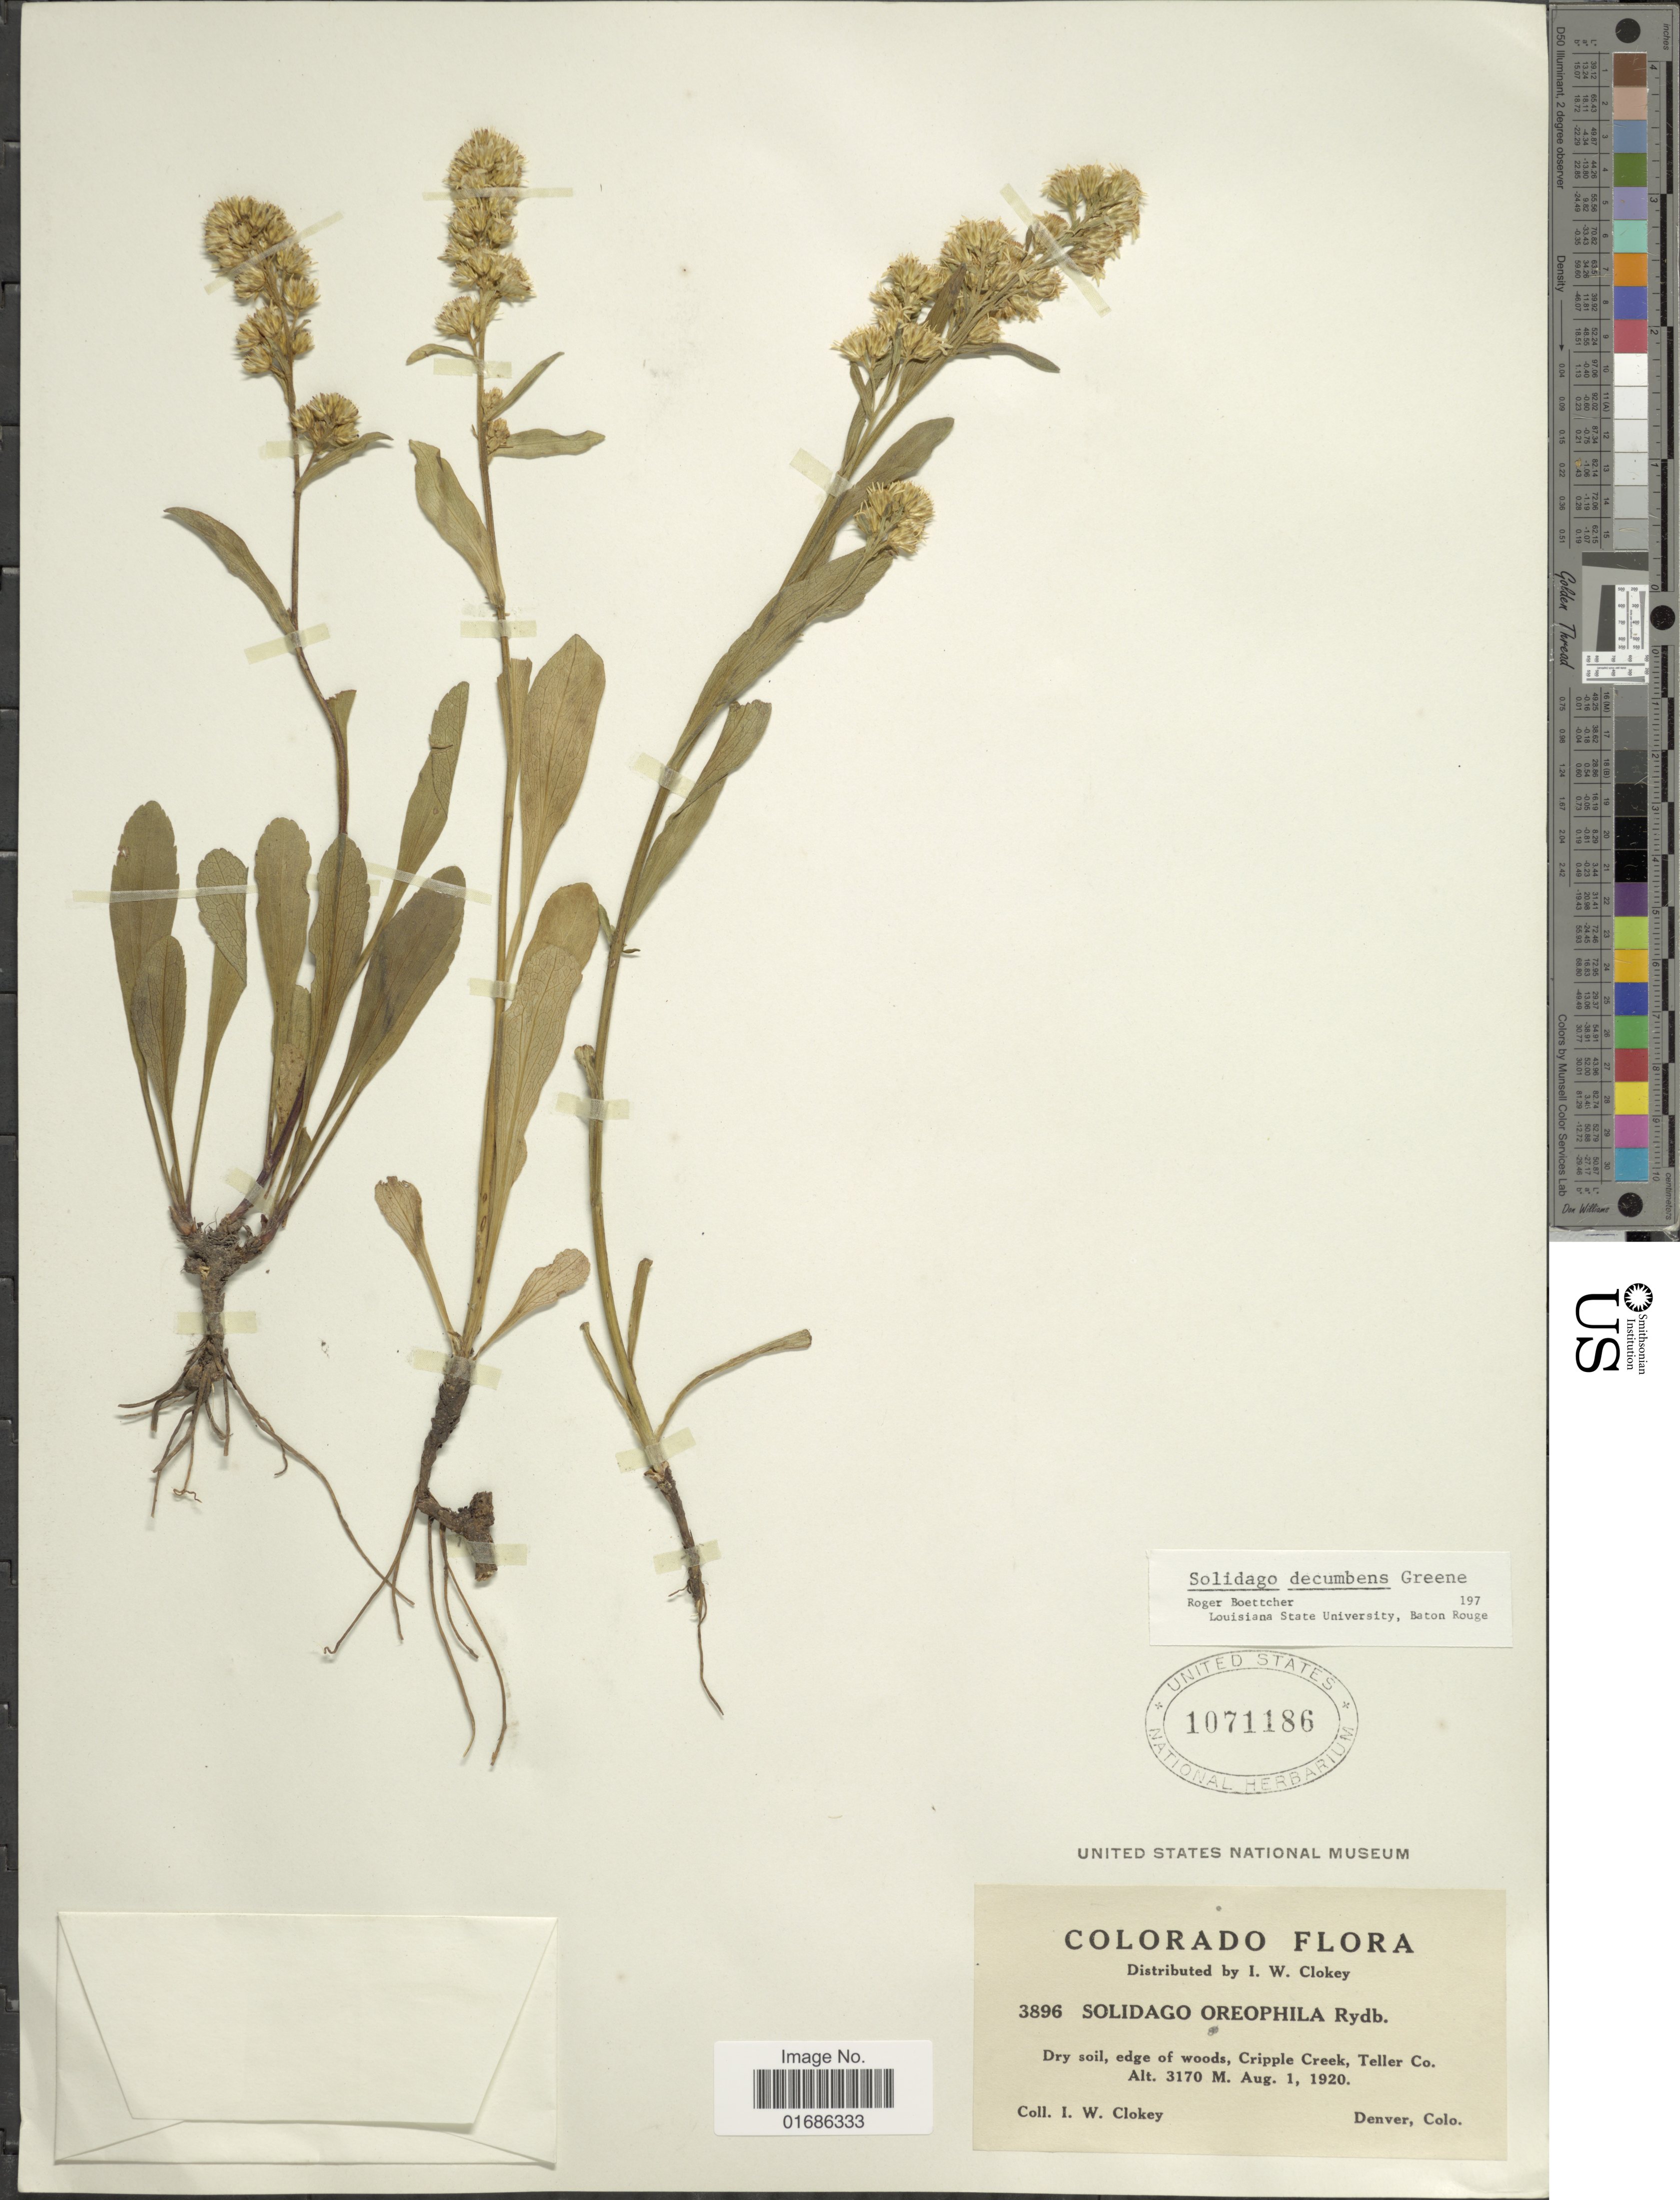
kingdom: Plantae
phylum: Tracheophyta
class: Magnoliopsida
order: Asterales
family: Asteraceae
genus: Solidago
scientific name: Solidago decumbens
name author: Greene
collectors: I. W. Clokey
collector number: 3896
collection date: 1920-08-01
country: United States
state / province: Colorado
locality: Dry soil, edge of woods, Cripple Creek, Teller Co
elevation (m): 3170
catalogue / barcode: US 1071186